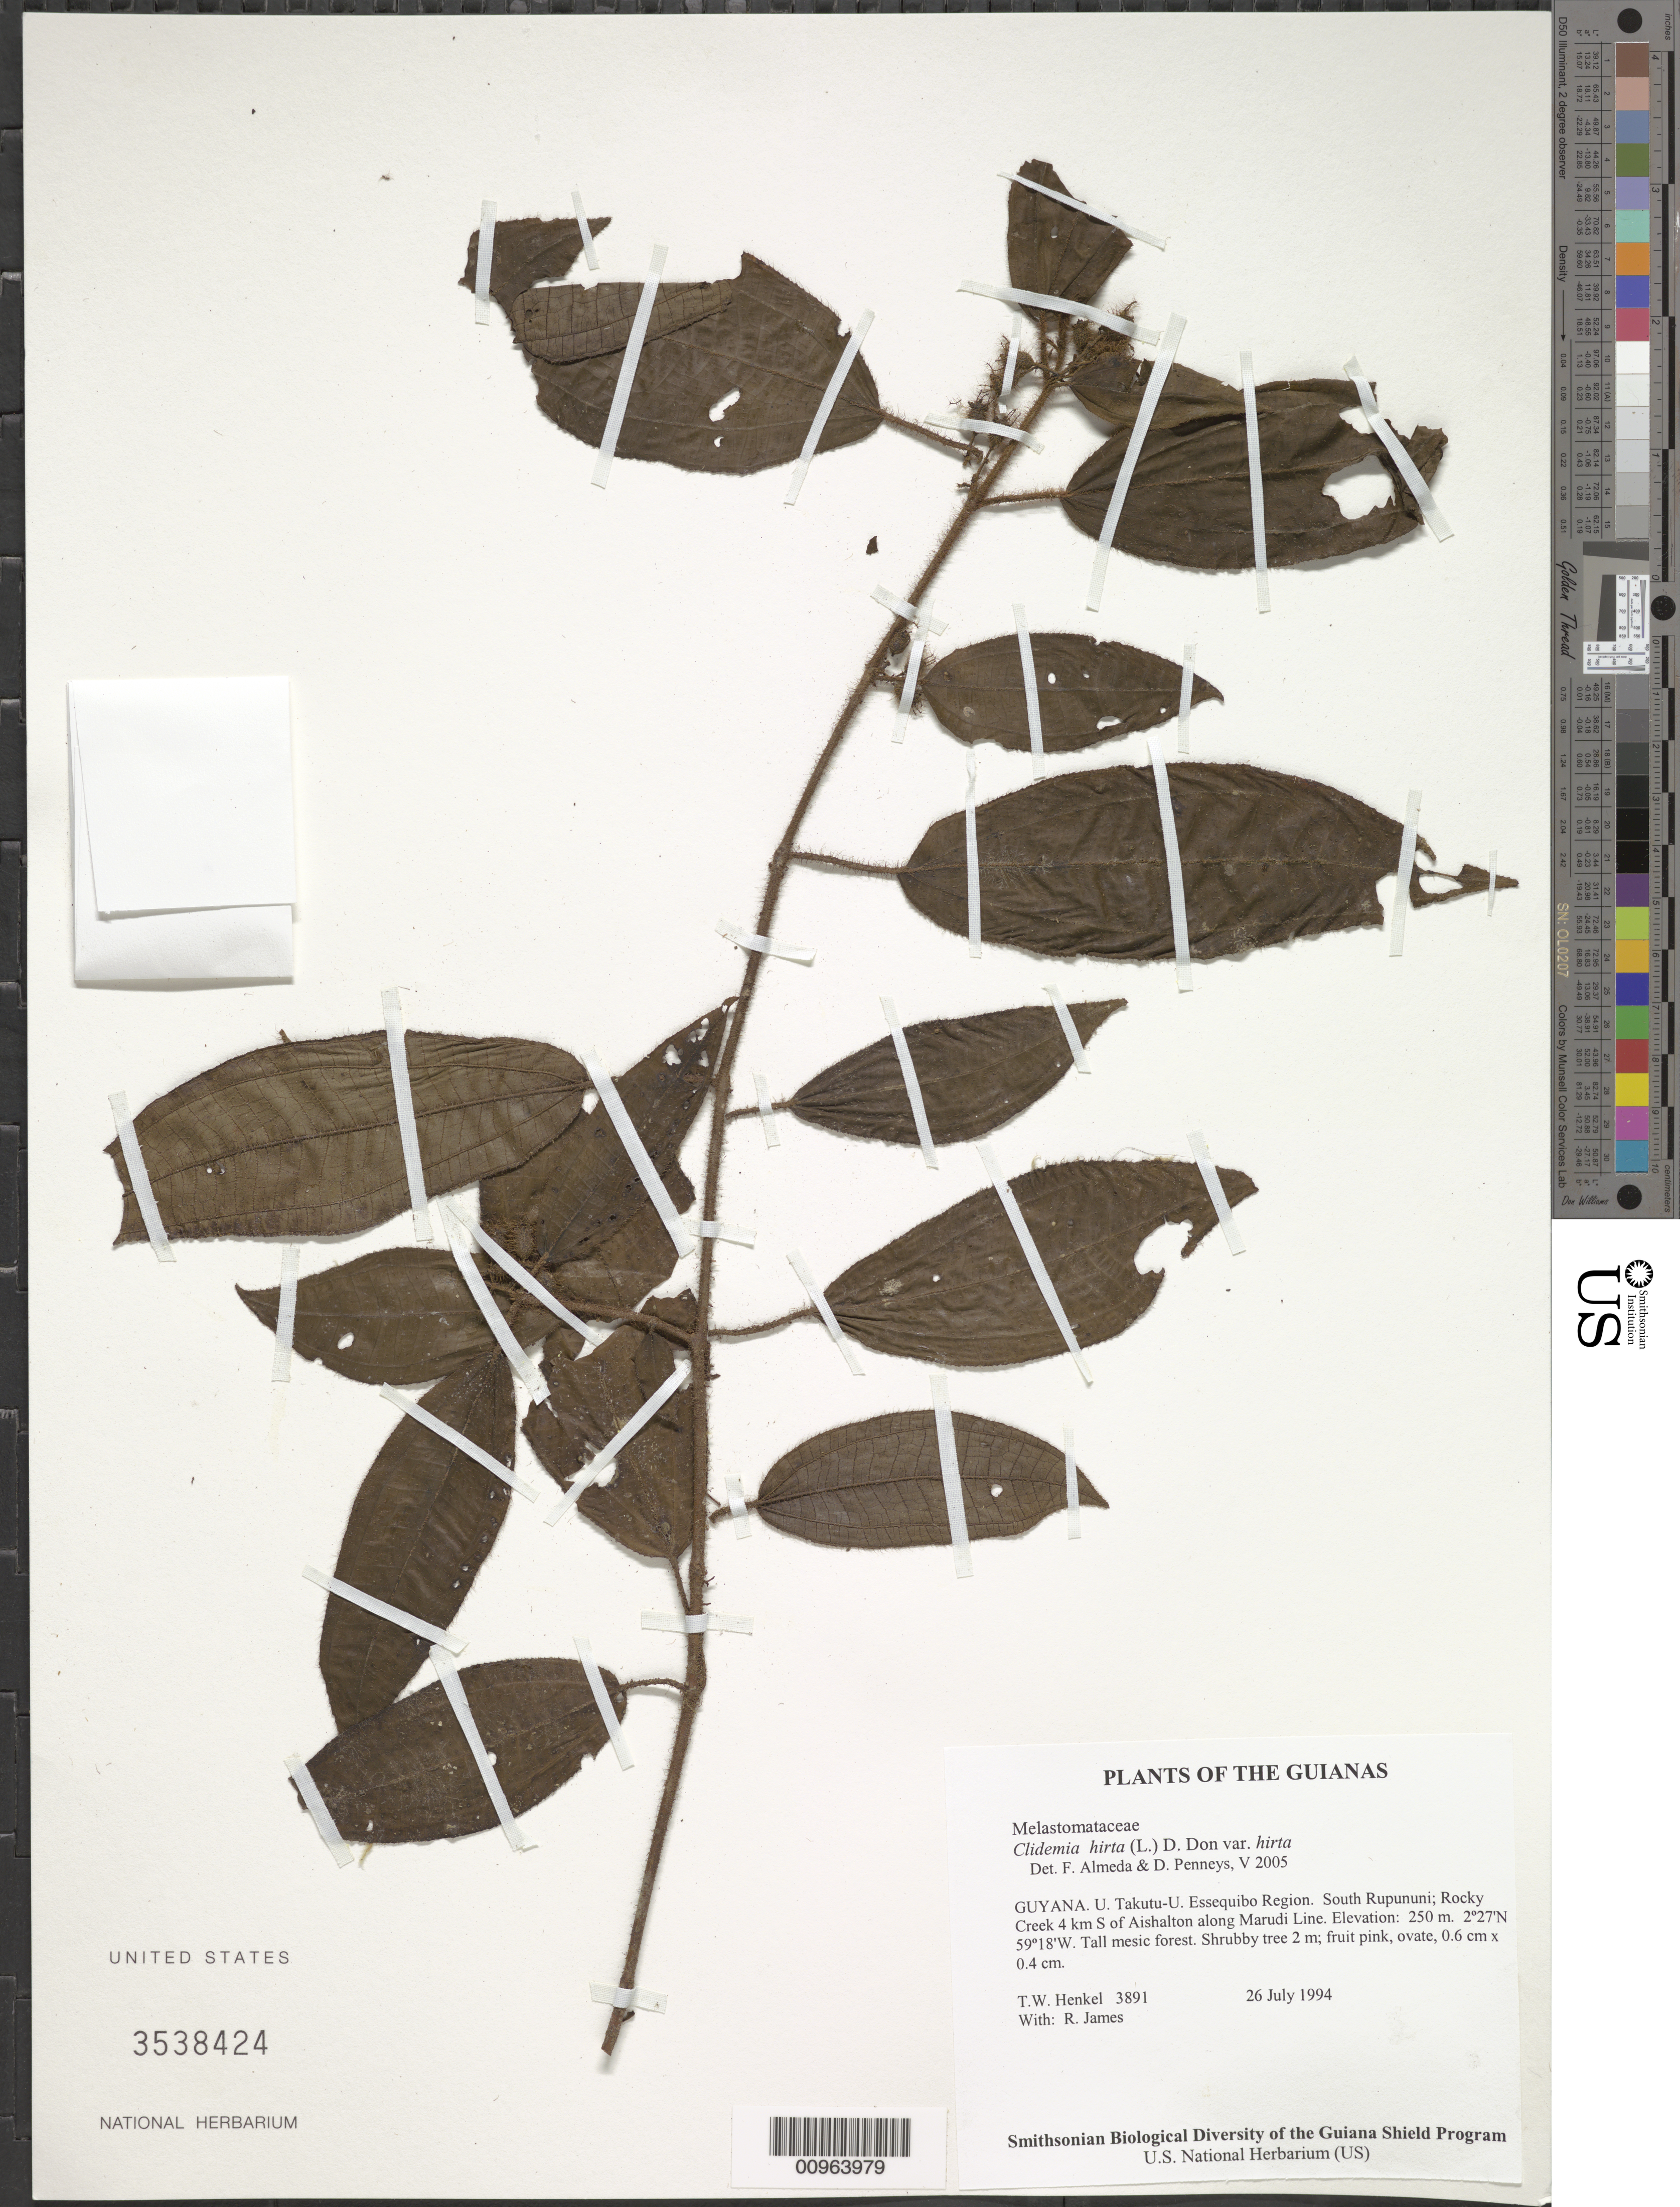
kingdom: Plantae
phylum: Tracheophyta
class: Magnoliopsida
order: Myrtales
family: Melastomataceae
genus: Miconia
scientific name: Miconia dentata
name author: (D. Don) Michelang.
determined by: Ferreira-Alves, R.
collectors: T. Henkel & R. James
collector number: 3891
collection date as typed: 26 July 1994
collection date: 1994-07-26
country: Guyana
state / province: U. Takutu-U. Essequibo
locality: South Rupununi; Rocky Creek 4 km S of Aishalton along Marudi Line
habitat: Tall mesic forest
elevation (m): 250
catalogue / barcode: US 3538424